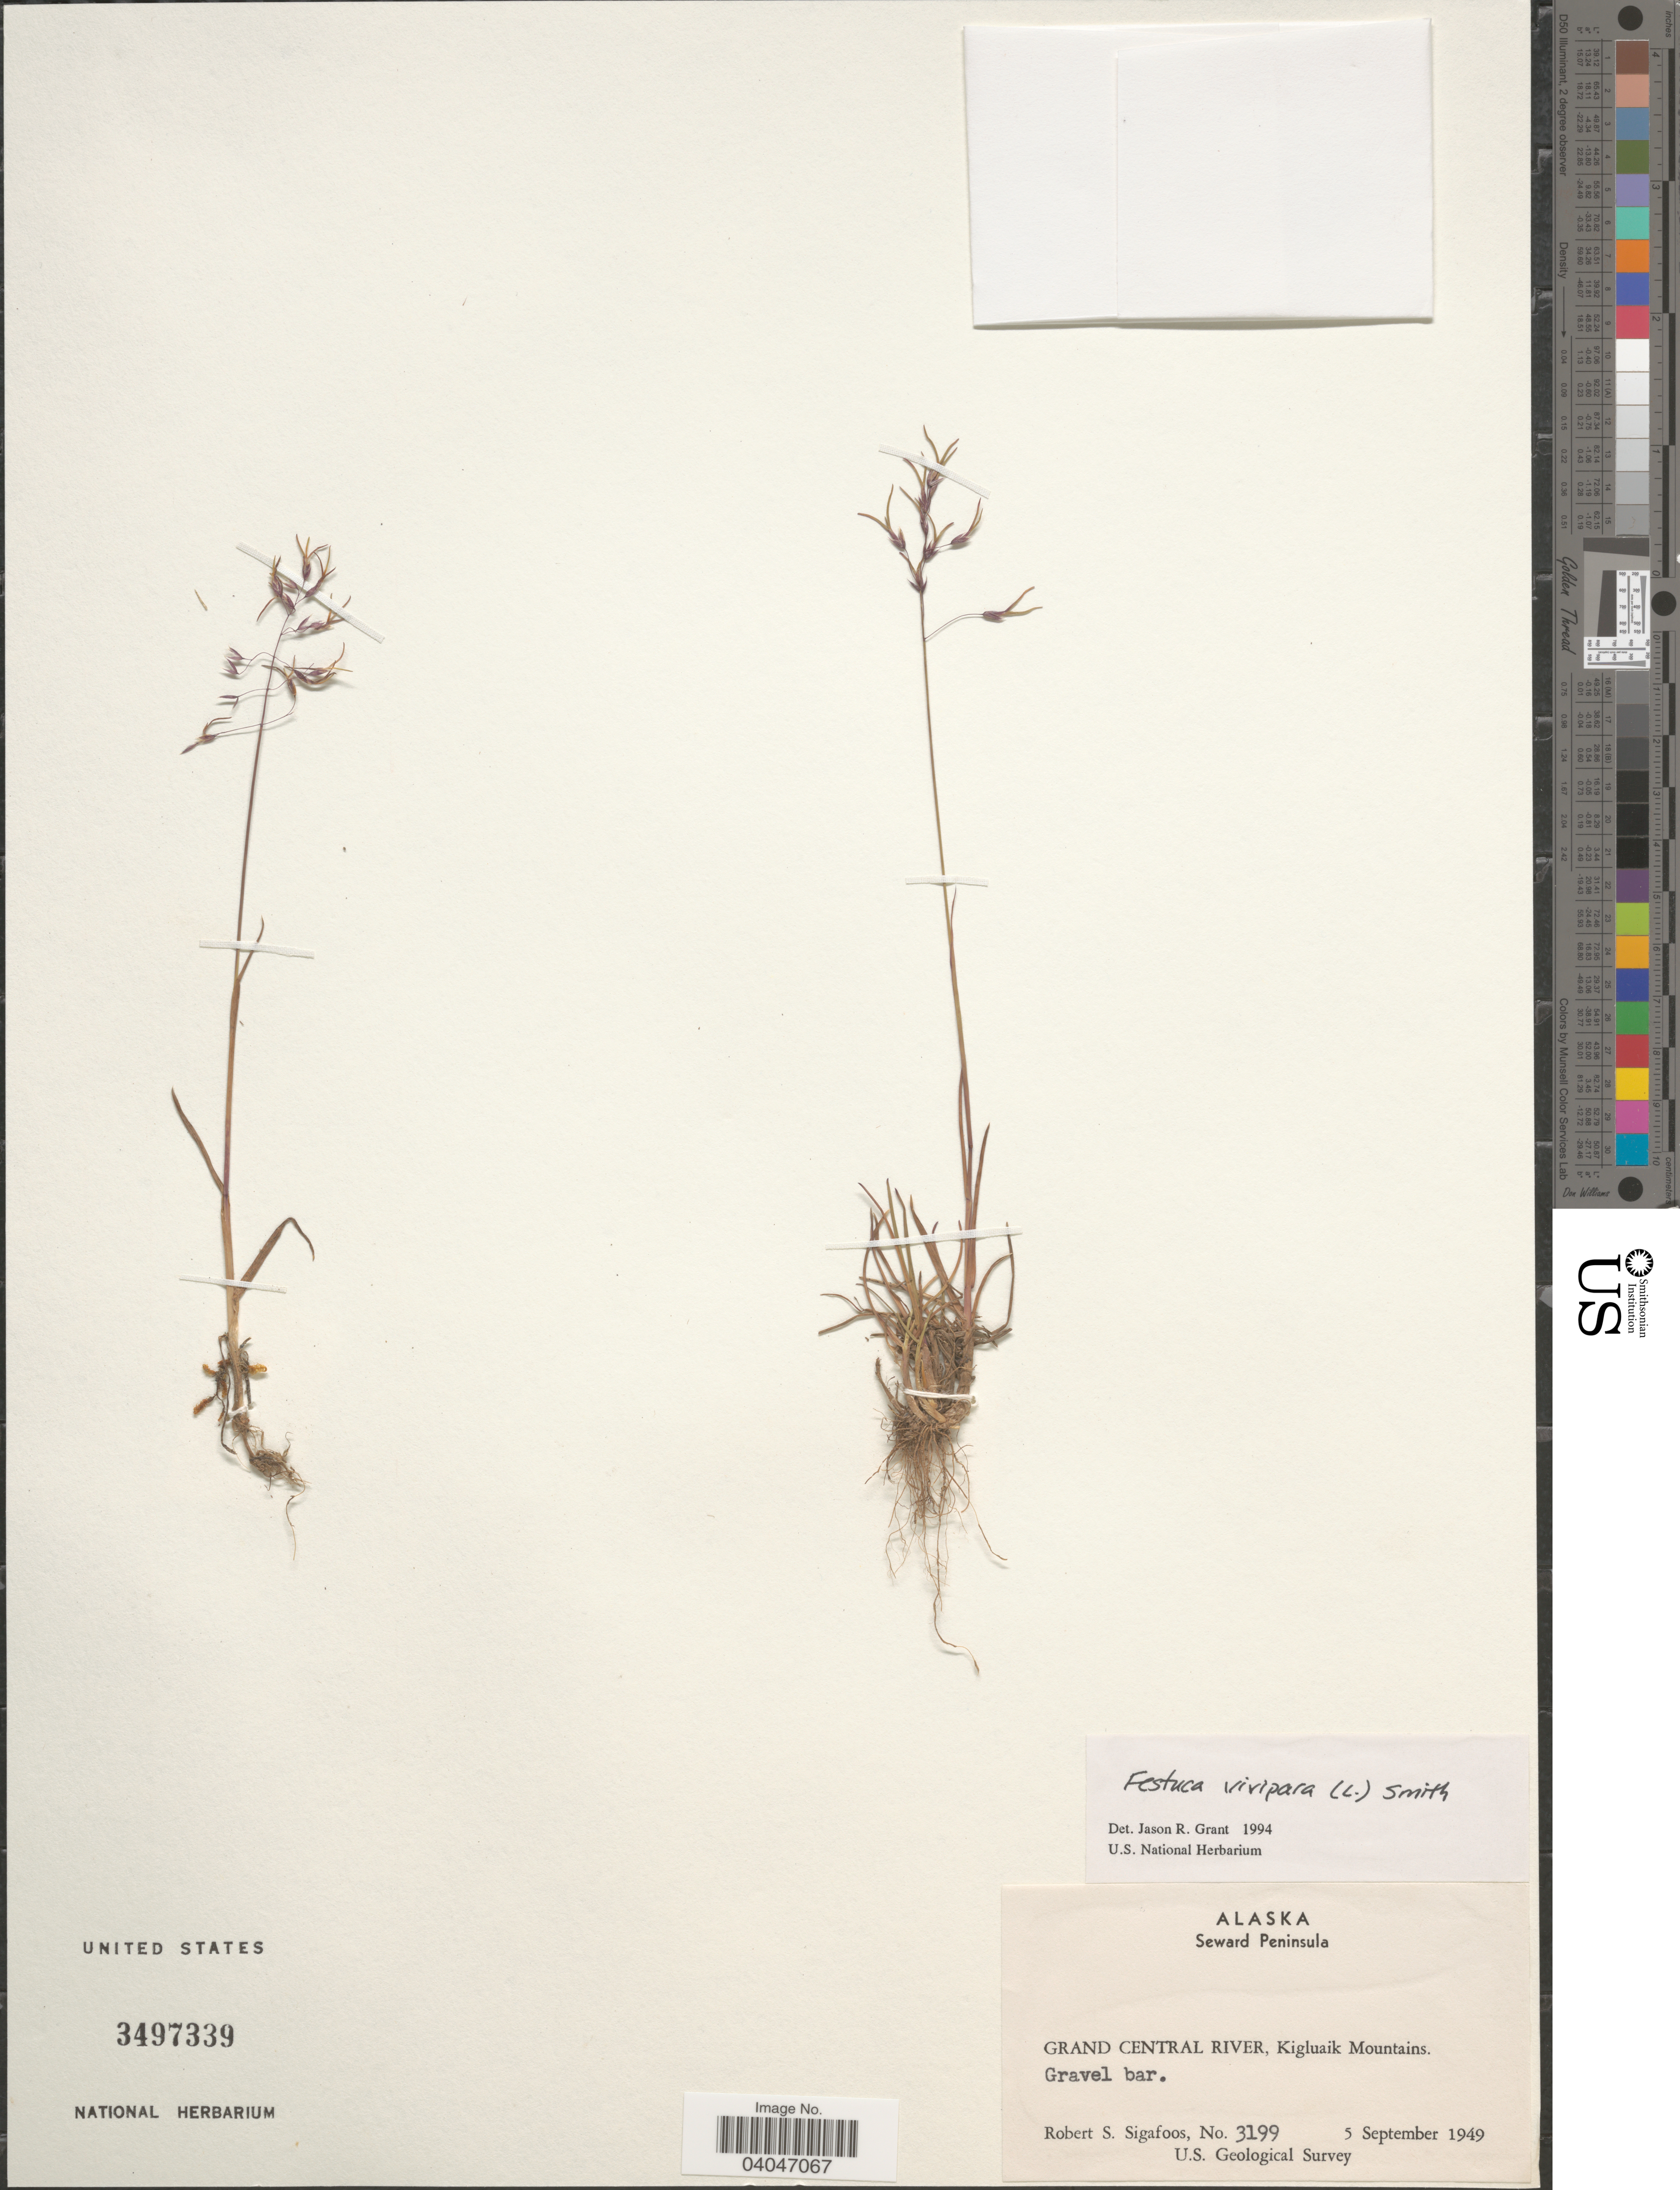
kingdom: Plantae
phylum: Tracheophyta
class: Liliopsida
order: Poales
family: Poaceae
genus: Festuca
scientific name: Festuca vivipara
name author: (L.) Sm.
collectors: R. Sigafoos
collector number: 3199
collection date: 1949-09-05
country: United States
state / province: Alaska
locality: Seward Peninsula. Grand Central River, Kigluaik Mountains.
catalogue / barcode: US 3497339